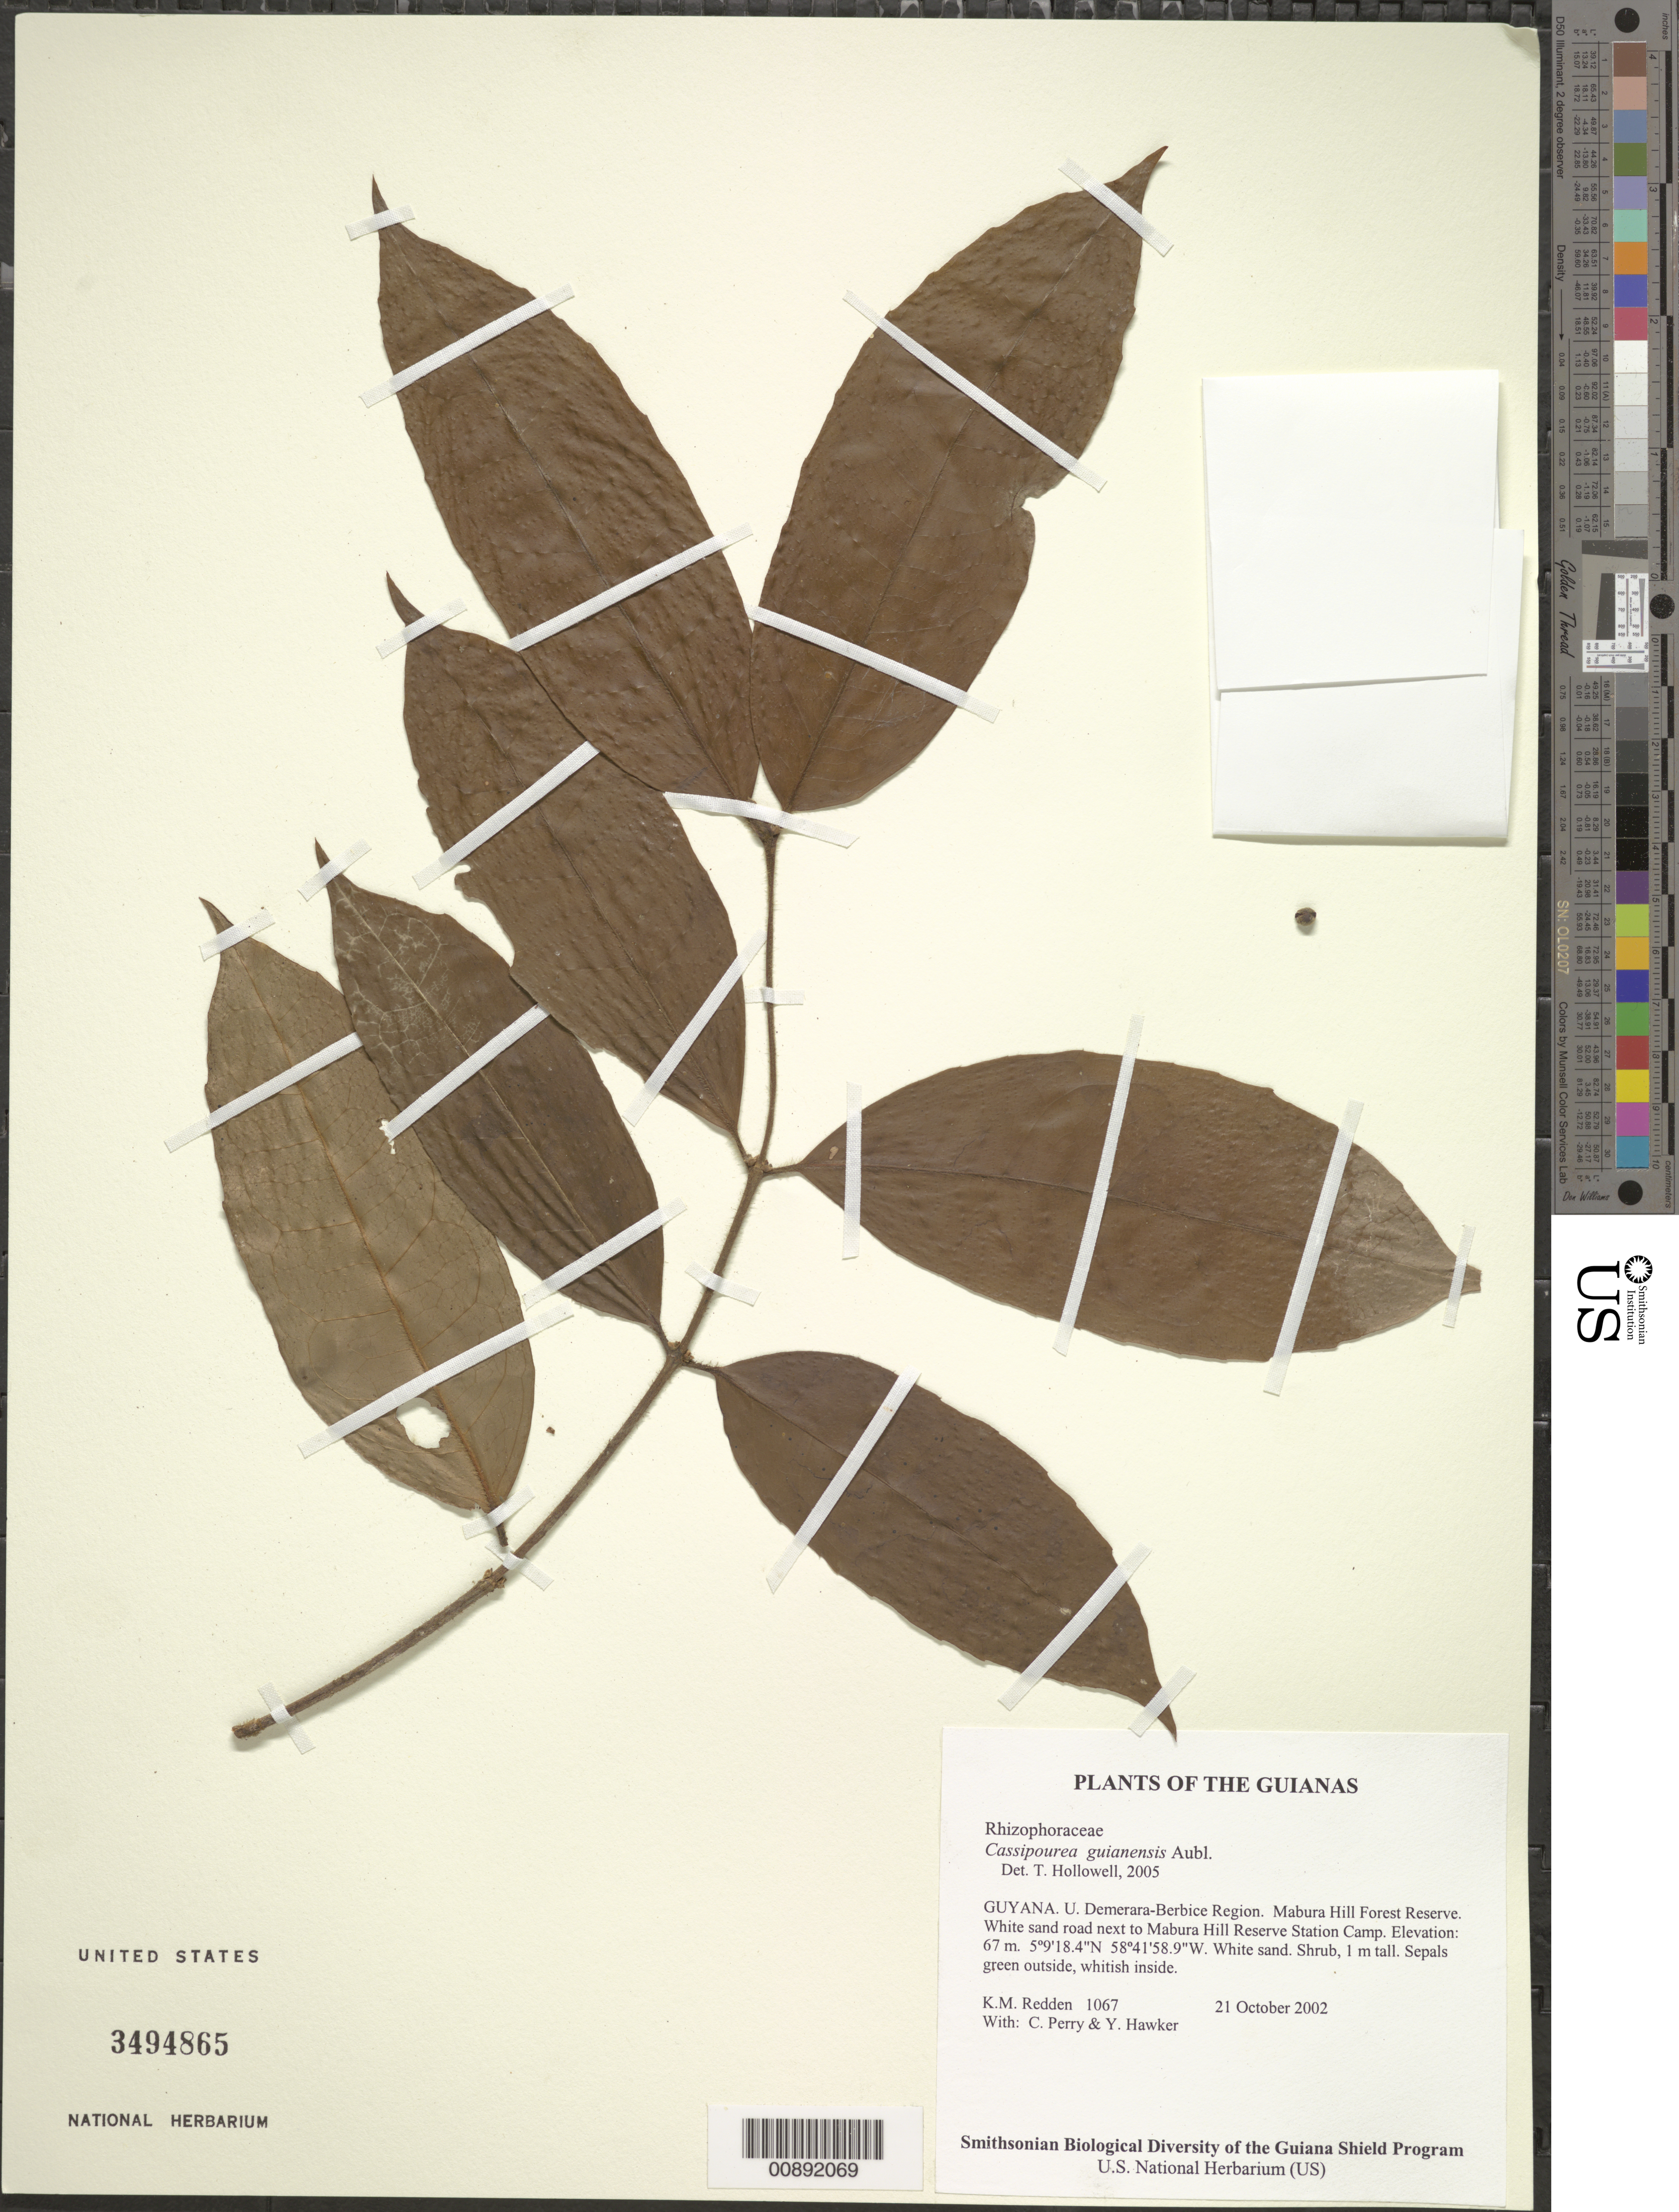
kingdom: Plantae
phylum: Tracheophyta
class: Magnoliopsida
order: Malpighiales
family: Rhizophoraceae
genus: Cassipourea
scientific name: Cassipourea guianensis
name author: Aubl.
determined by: Hollowell, T. H., (BOT), Smithsonian Institution - National Museum of Natural History (UNITED STATES)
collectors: K. M. Redden, C. Perry & Y. Hawker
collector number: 1067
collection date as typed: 21 October 2002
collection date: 2002-10-21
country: Guyana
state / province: U. Demerara-Berbice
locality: Mabura Hill Forest Reserve. White sand road next to Mabura Hill Reserve Station Camp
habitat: White sand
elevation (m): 67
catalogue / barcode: US 3494865